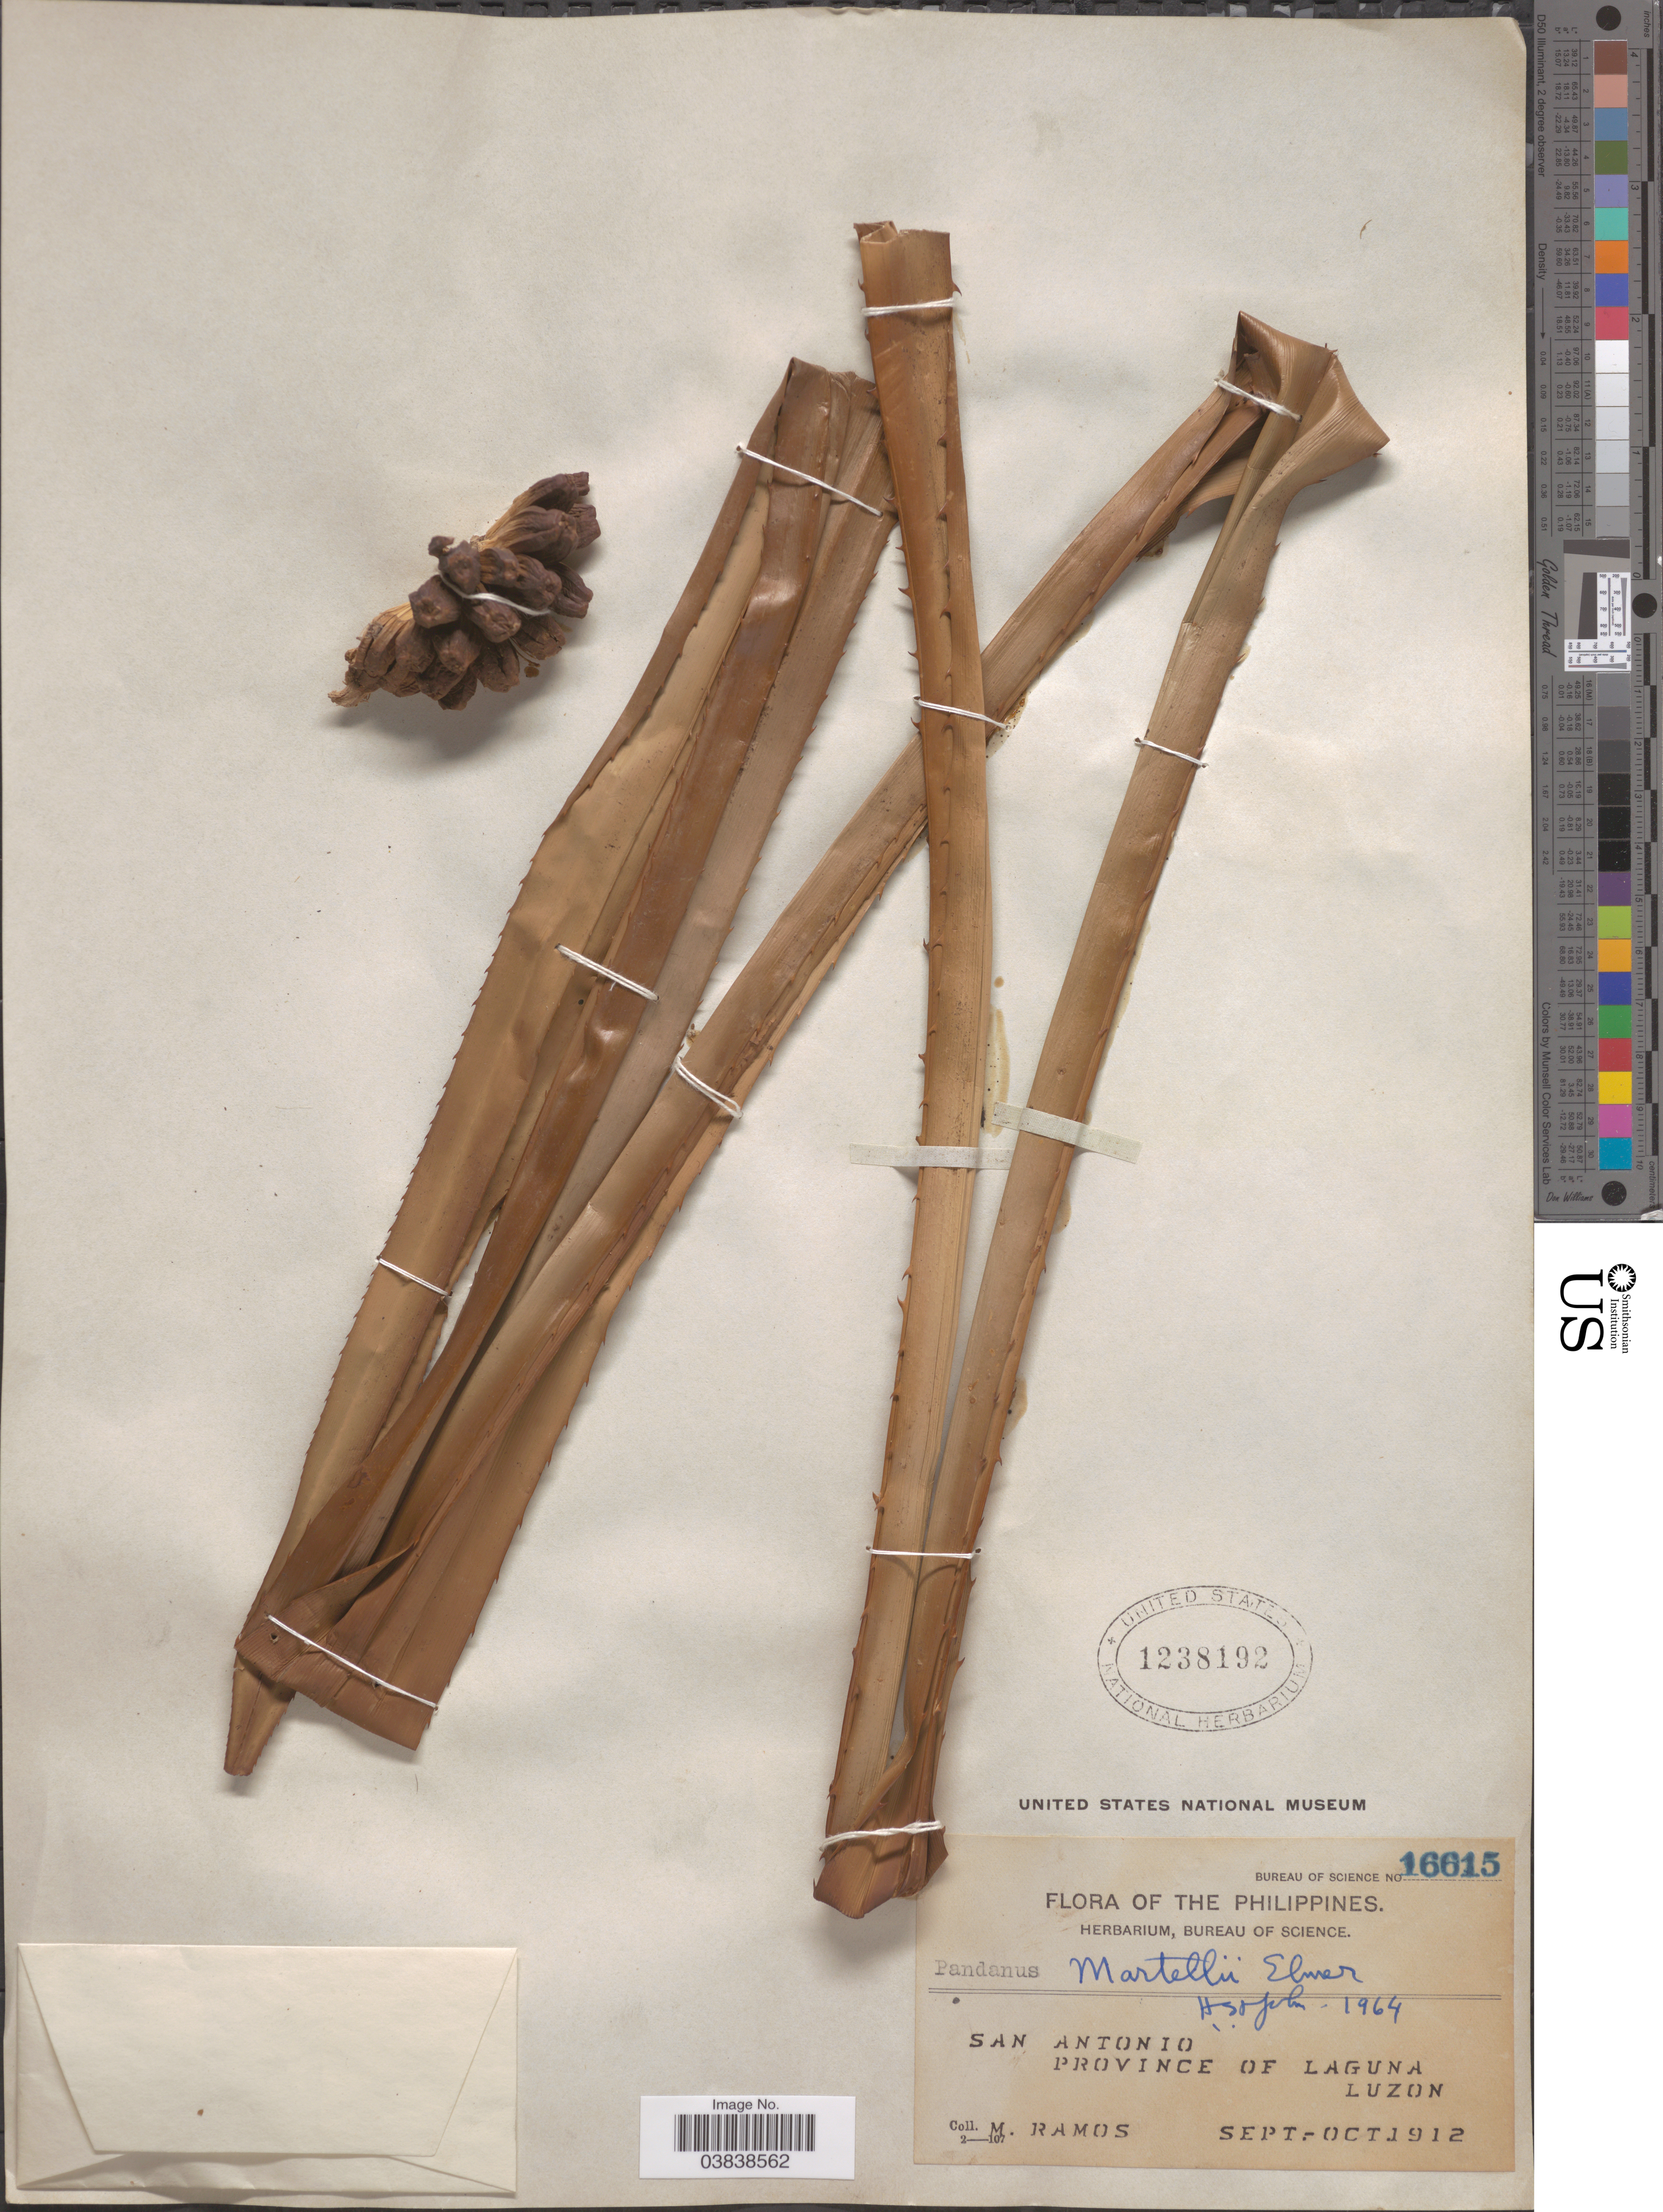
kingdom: Plantae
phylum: Tracheophyta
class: Liliopsida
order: Pandanales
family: Pandanaceae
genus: Pandanus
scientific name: Pandanus martellii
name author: Elmer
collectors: M. Ramos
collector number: Bureau of Science 16615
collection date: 1912-09/1912-10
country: Philippines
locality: San Antonio. Province of Laguna, Luzon.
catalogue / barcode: US 1238192